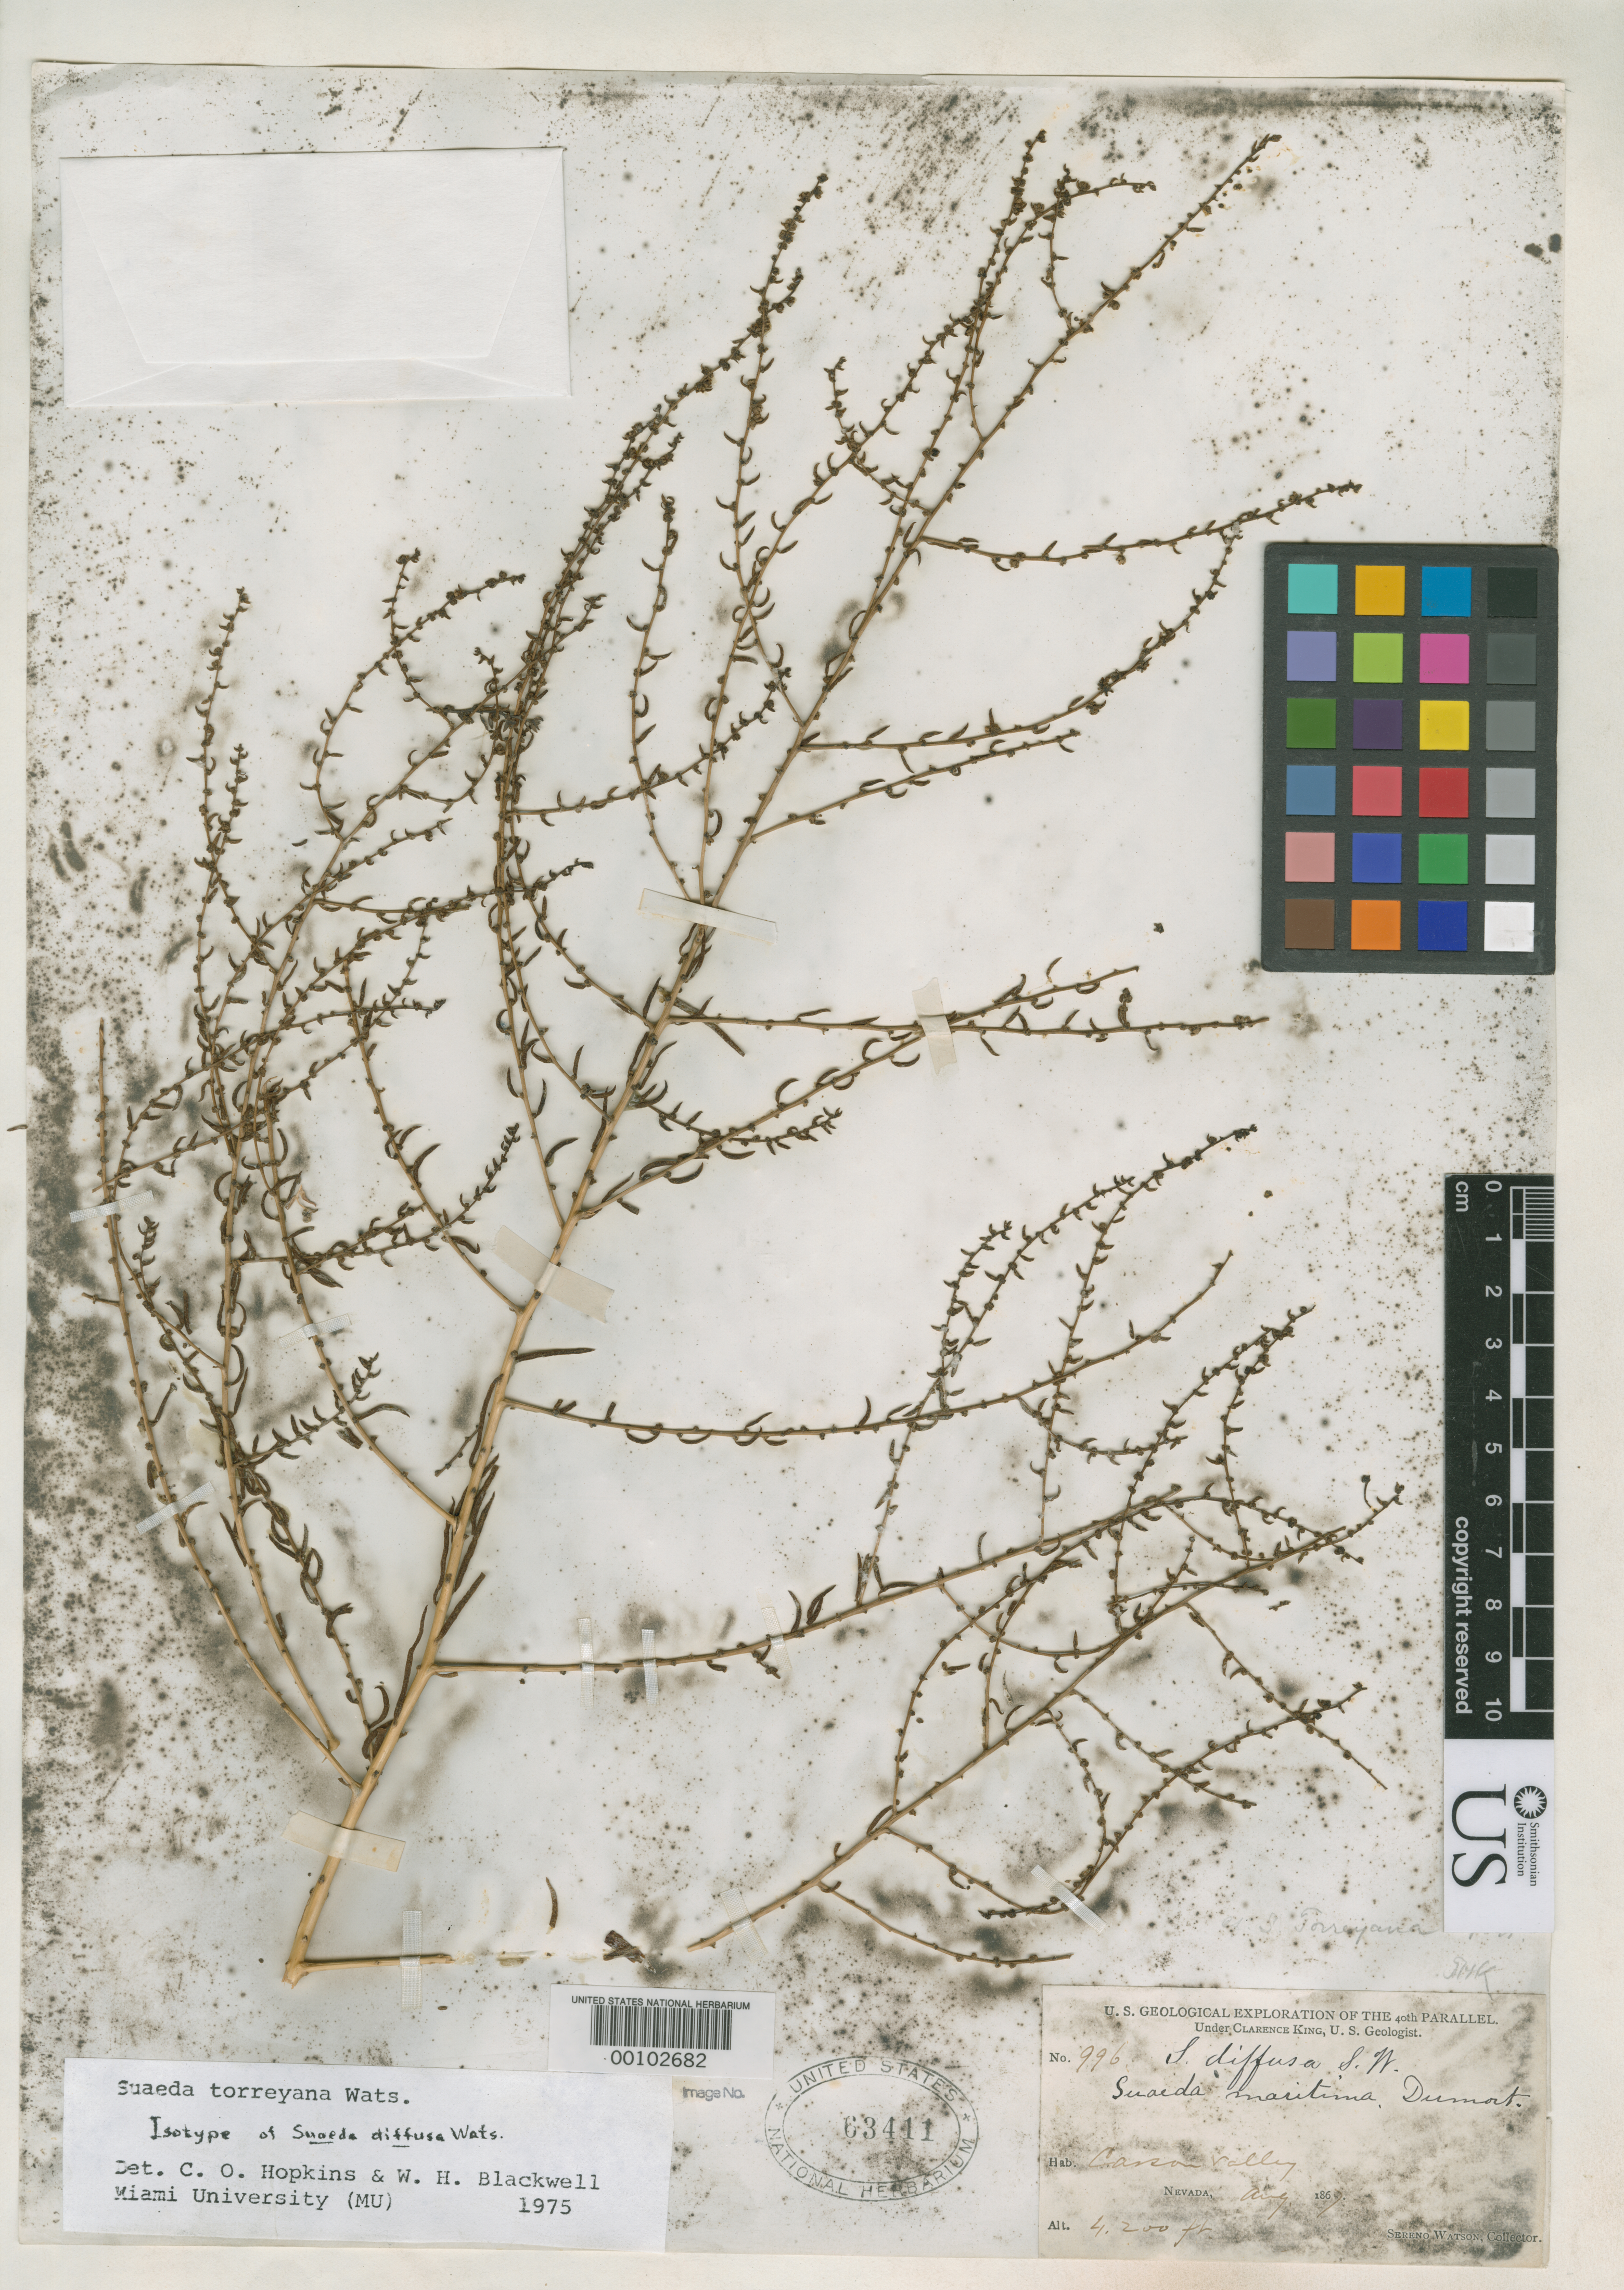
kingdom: Plantae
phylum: Tracheophyta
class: Magnoliopsida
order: Caryophyllales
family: Amaranthaceae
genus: Suaeda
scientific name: Suaeda diffusa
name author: S. Watson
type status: Isolectotype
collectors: S. Watson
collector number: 996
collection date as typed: Aug 1869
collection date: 1869-08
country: United States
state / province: Nevada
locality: Cansa Valley.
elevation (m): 1280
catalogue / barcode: US 63411